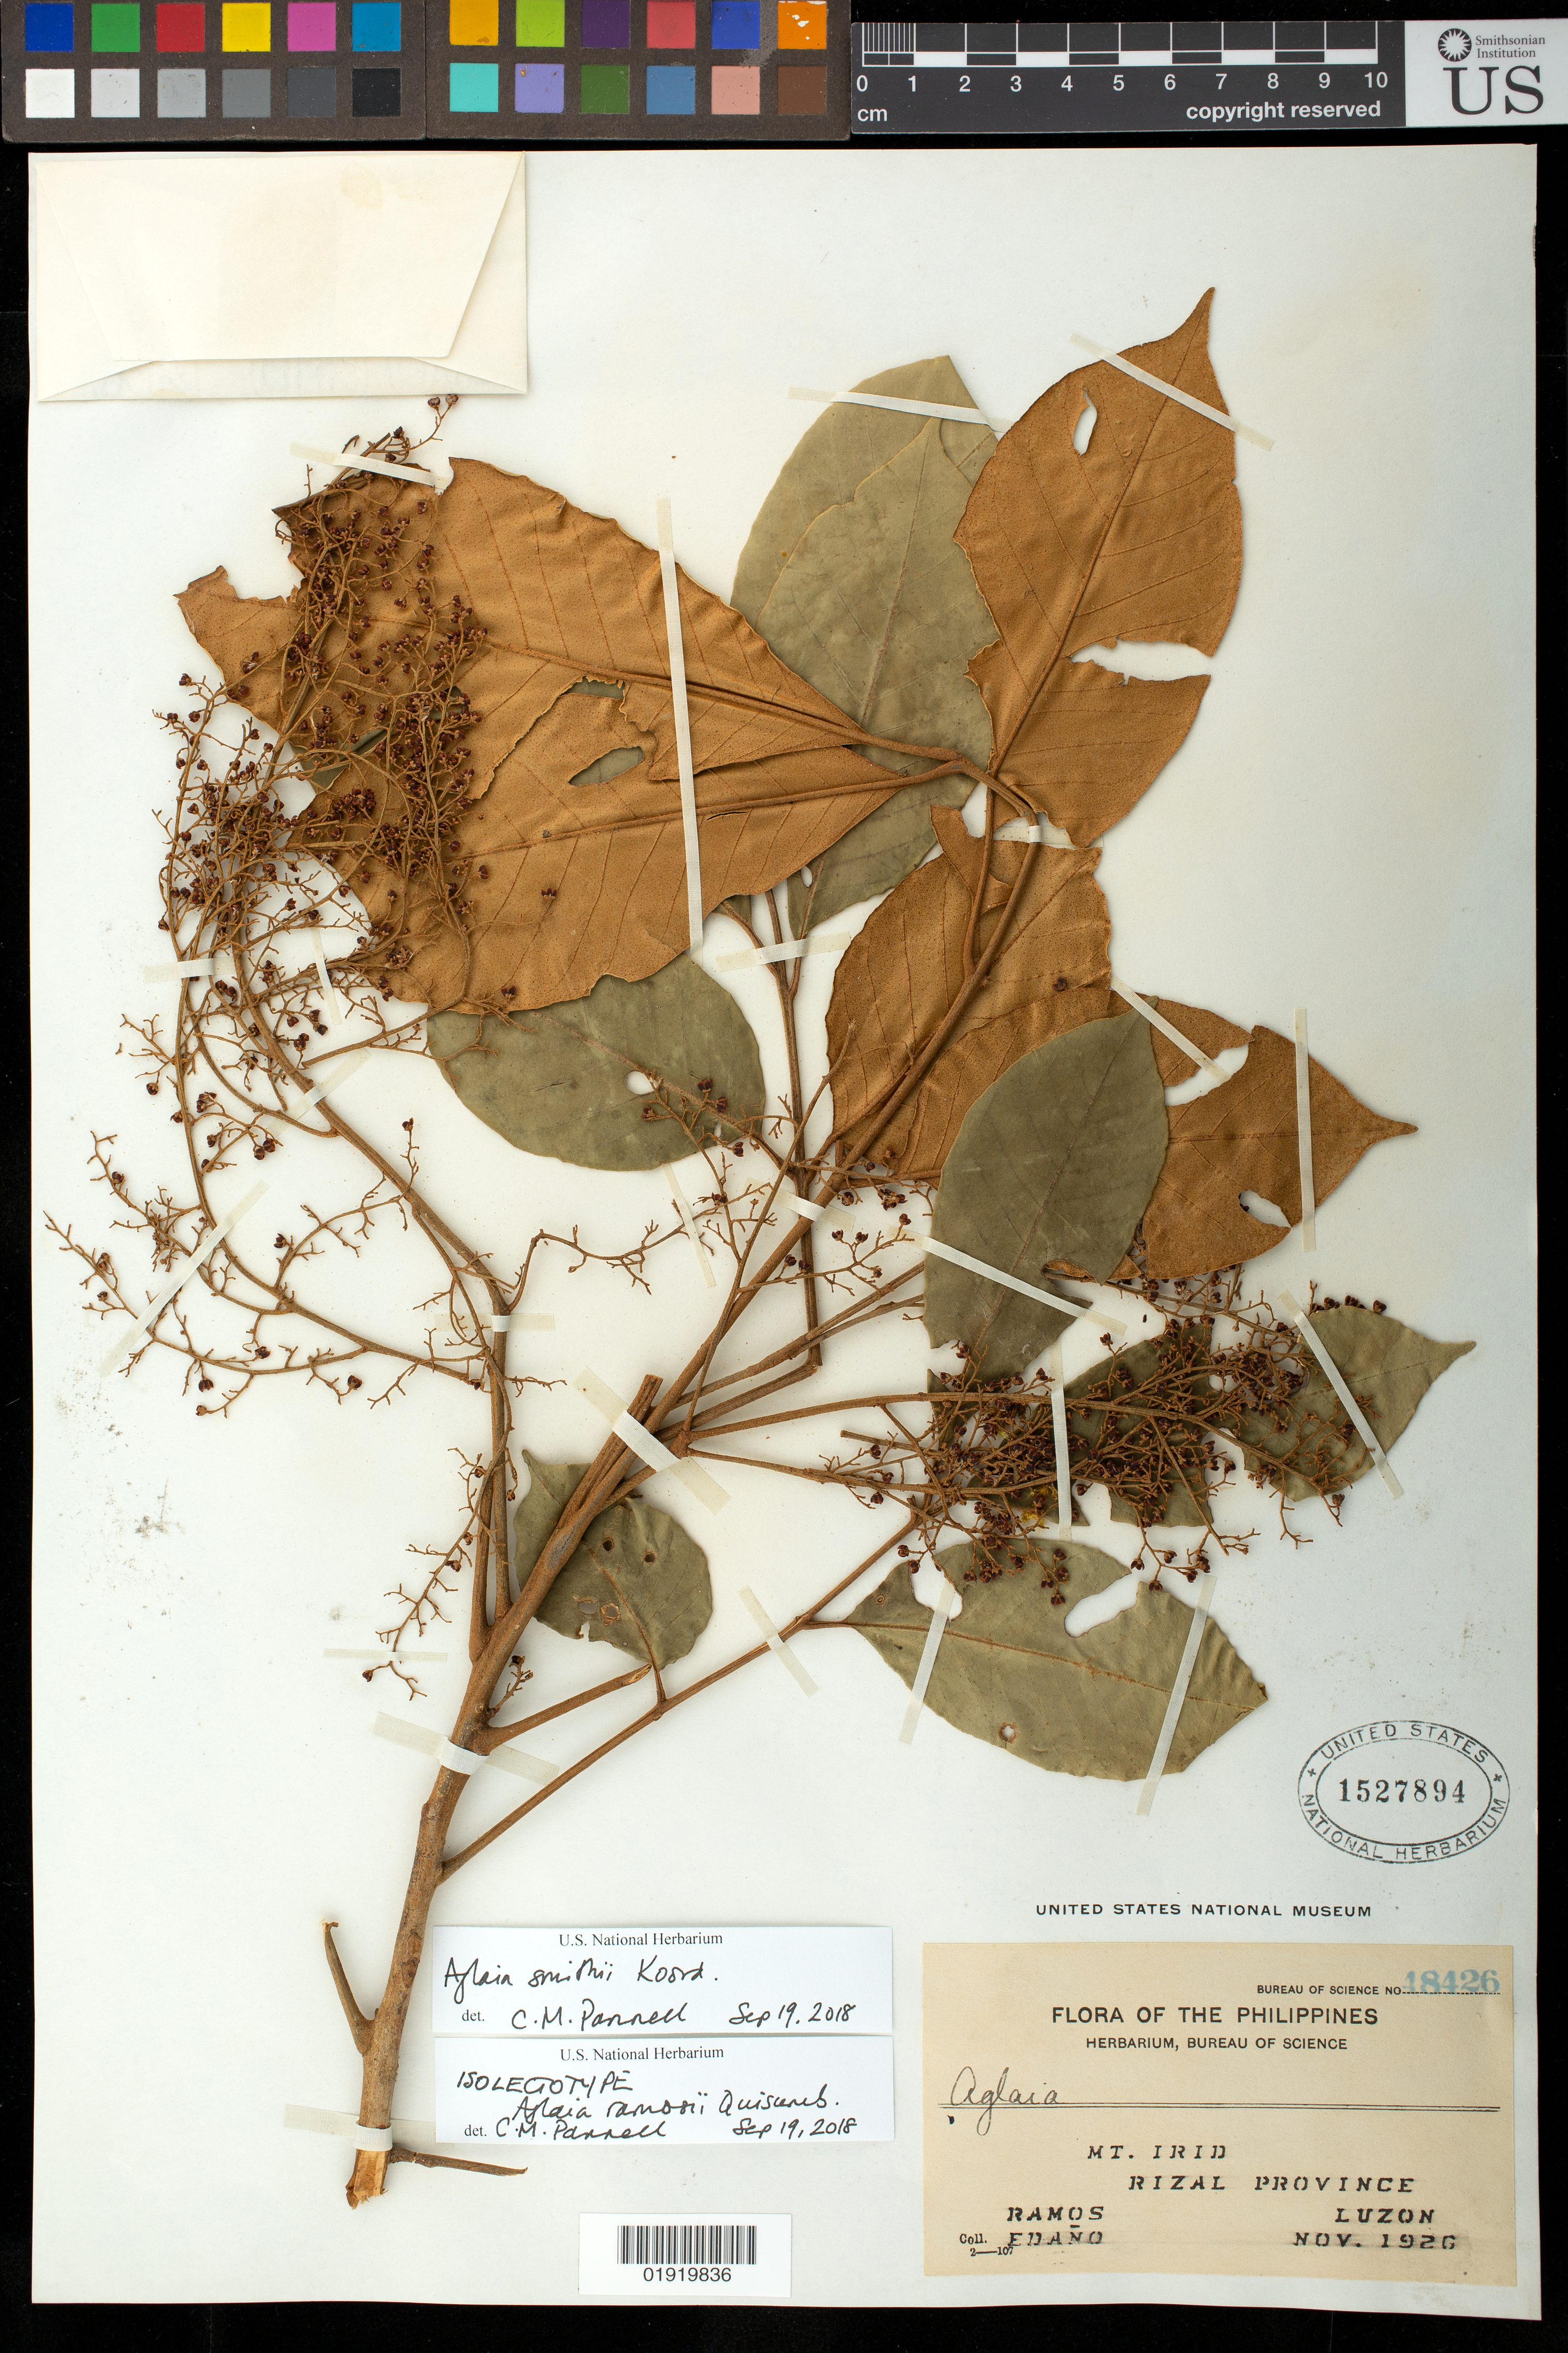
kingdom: Plantae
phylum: Tracheophyta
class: Magnoliopsida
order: Sapindales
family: Meliaceae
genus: Aglaia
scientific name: Aglaia ramosii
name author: Quisumb.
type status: Type Collection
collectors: M. Ramos & G. Edaño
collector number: Bur. Sci. 48426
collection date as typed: Nov 1926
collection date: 1926-11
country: Philippines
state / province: Calabarzon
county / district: Rizal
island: Luzon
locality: Mt. Irid, Rizal Province, Luzon.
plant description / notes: Annotated as isolectotype by C.M. Pannell (2018)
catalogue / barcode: US 1527894